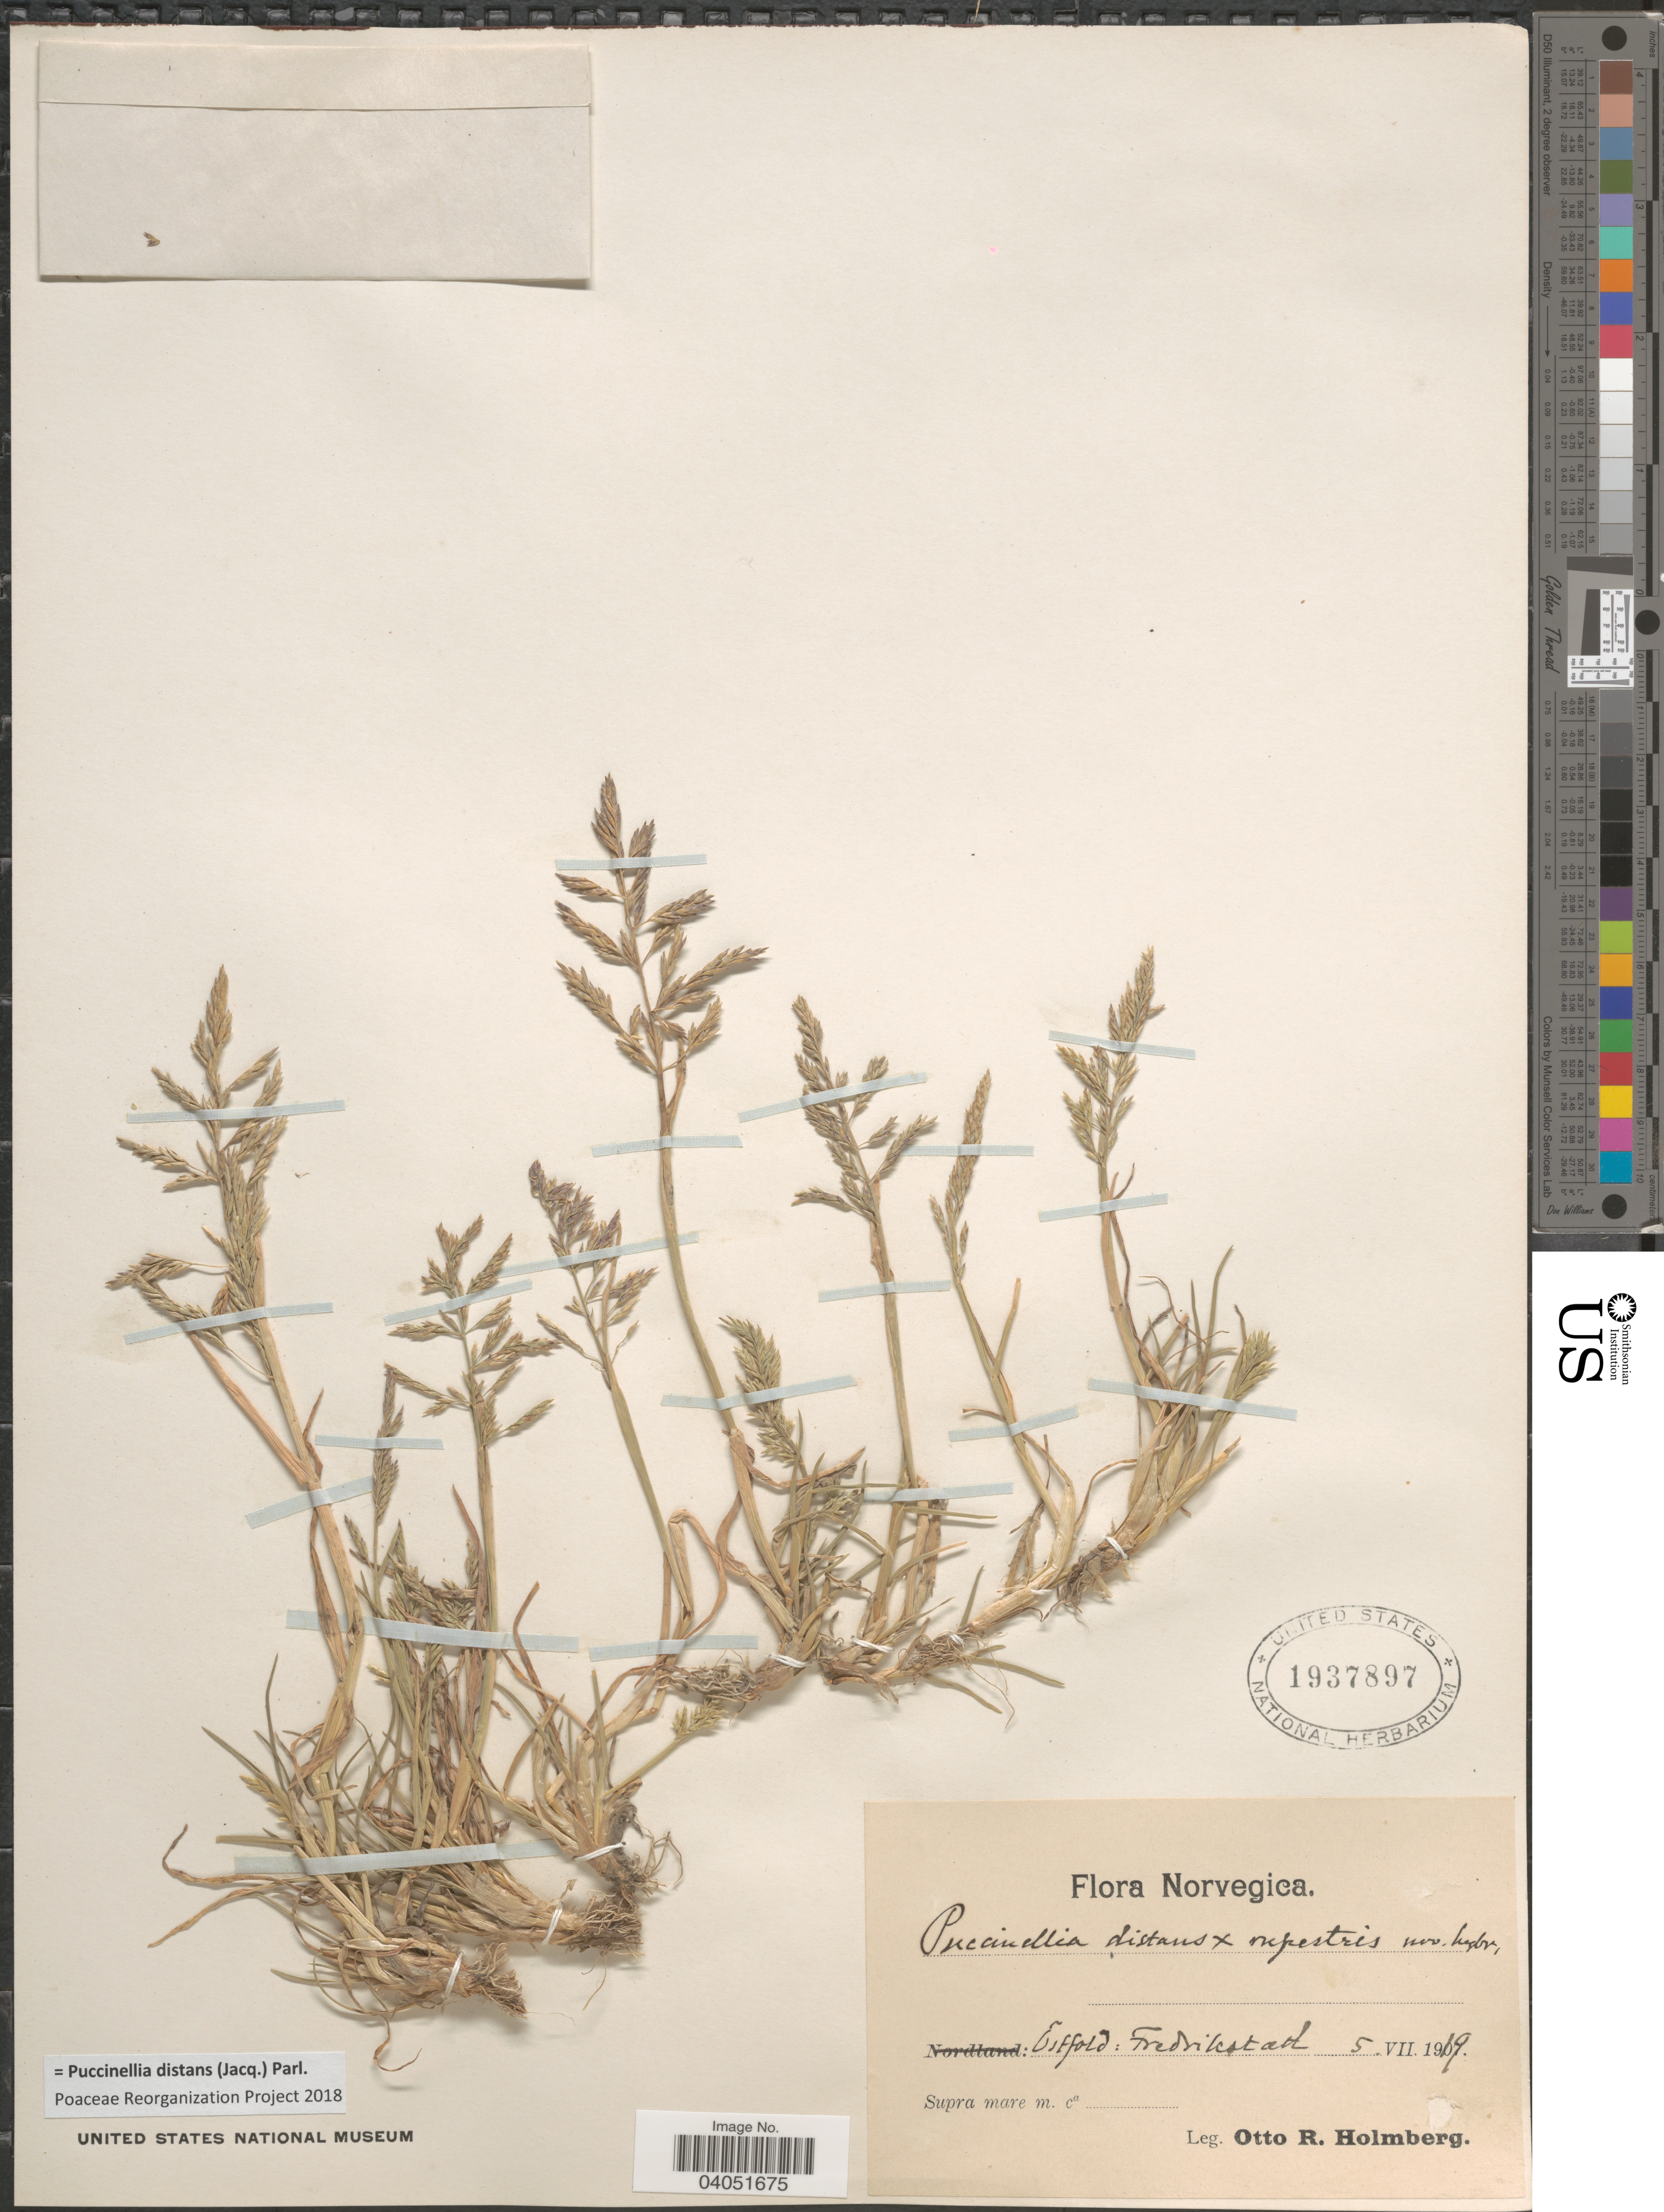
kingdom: Plantae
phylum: Tracheophyta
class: Liliopsida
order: Poales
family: Poaceae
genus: Puccinellia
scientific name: Puccinellia distans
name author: (Jacq.) Parl.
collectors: O. Holmberg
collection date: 1919-08-05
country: Norway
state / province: Ostfold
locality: Norvegica. Fredrikstad.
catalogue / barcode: US 1937897